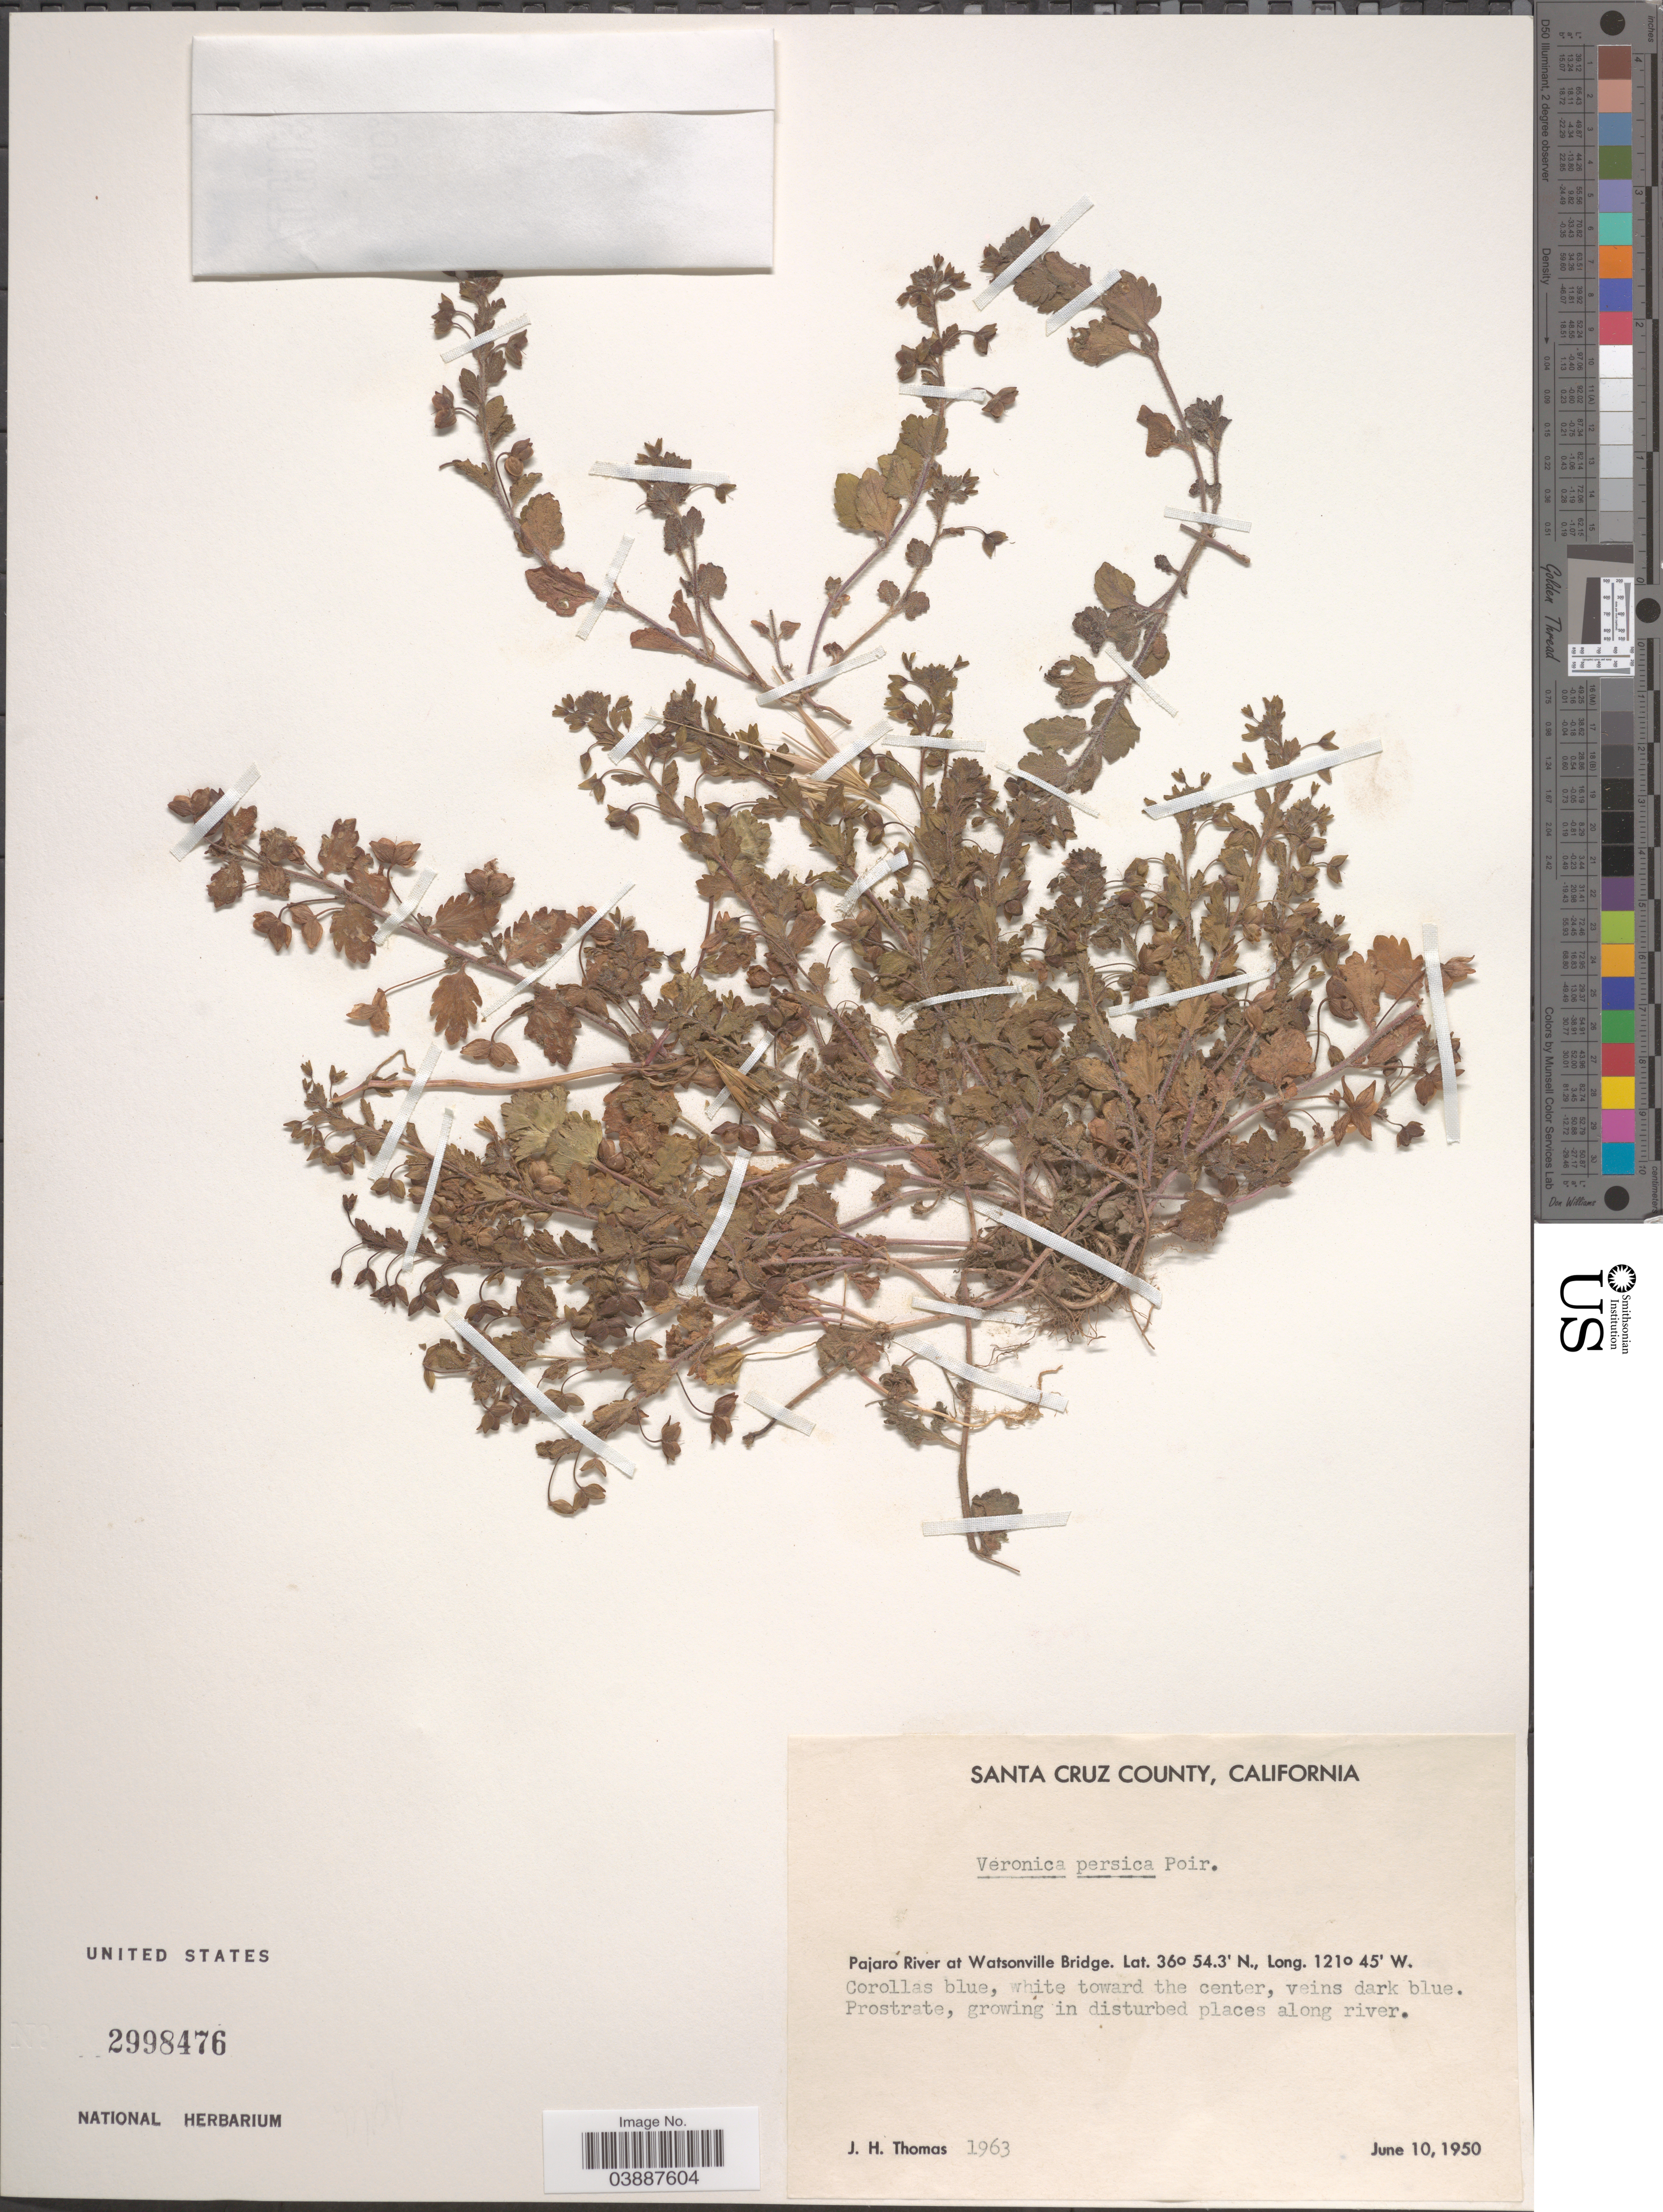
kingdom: Plantae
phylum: Tracheophyta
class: Magnoliopsida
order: Lamiales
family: Plantaginaceae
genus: Veronica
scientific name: Veronica persica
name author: Poir.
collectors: J. H. Thomas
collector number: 1963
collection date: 1950-06-10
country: United States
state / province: California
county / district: Santa Cruz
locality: Santa Cruz County. Pajaro River at Watsonville Bridge.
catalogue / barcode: US 2998476